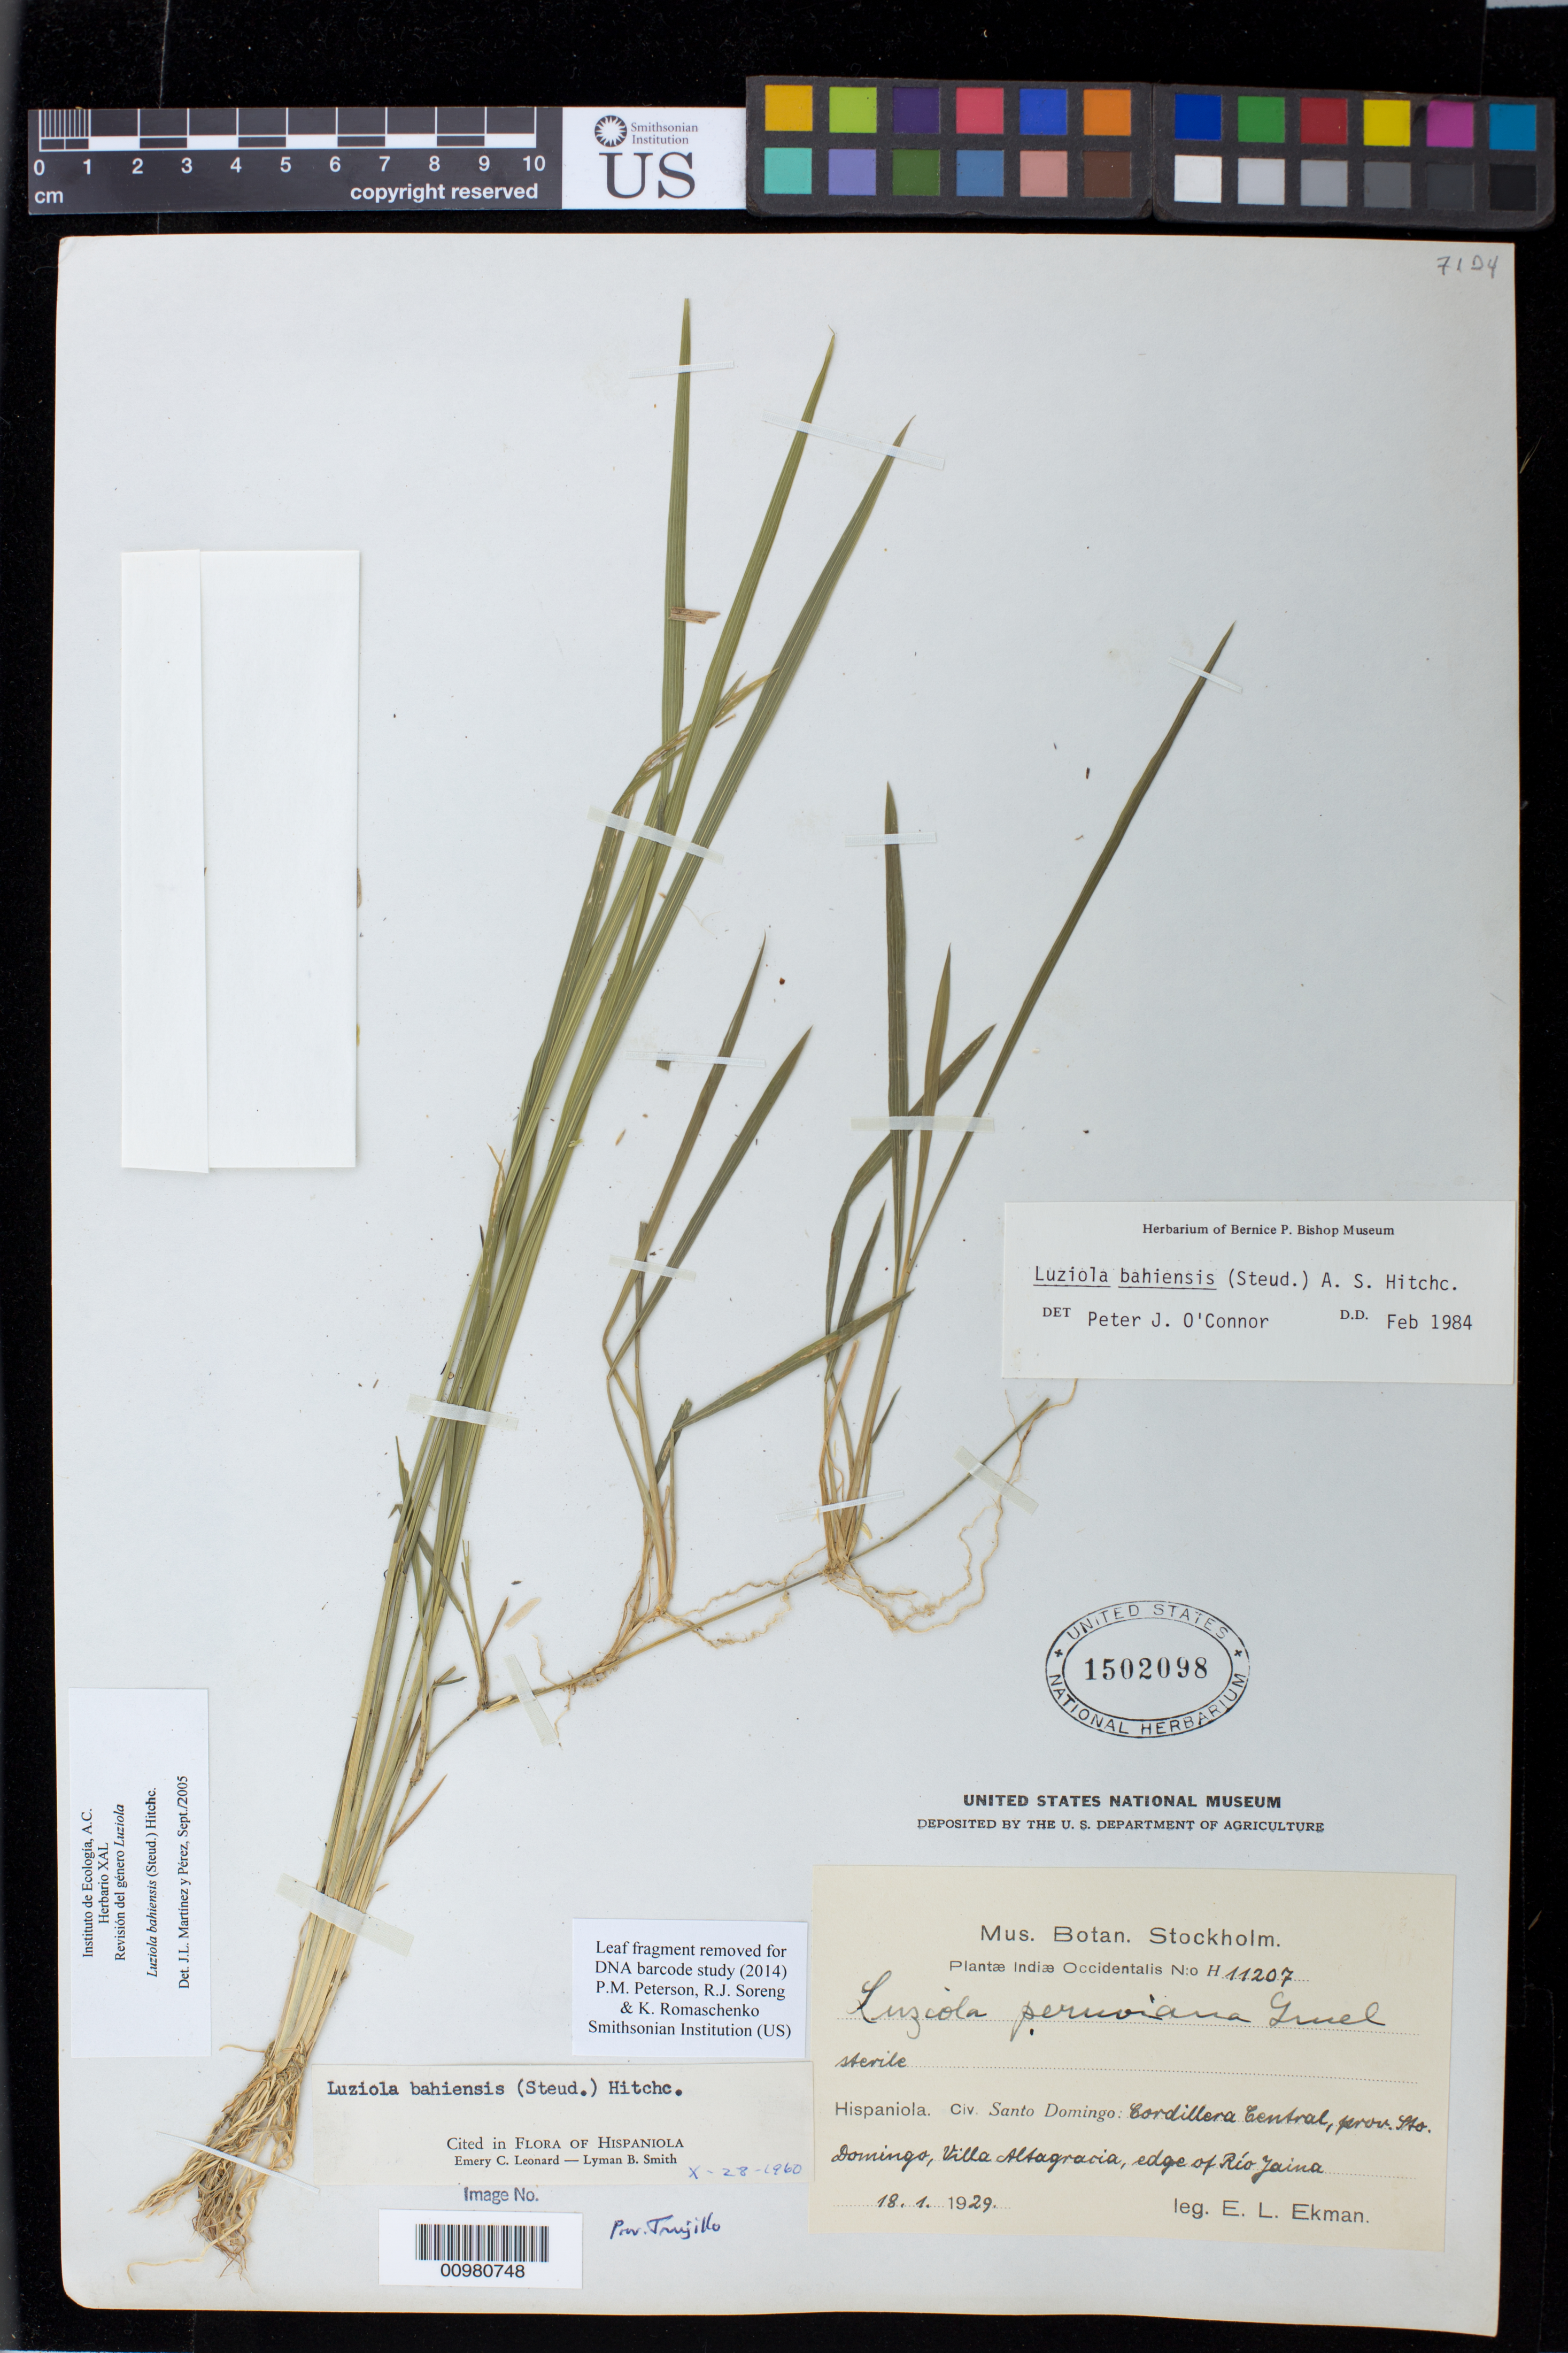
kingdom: Plantae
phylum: Tracheophyta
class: Liliopsida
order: Poales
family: Poaceae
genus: Luziola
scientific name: Luziola bahiensis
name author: (Steud.) Hitchc.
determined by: Martinez Perez, J. L.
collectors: E. L. Ekman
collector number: H 11207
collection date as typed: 18 Jan 1929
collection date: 1929-01-18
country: Dominican Republic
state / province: Santo Domingo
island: Hispaniola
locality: Cordillera Central, Villa Altagracia, edge of Río Jaina.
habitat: Edge of river.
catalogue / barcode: US 1502098